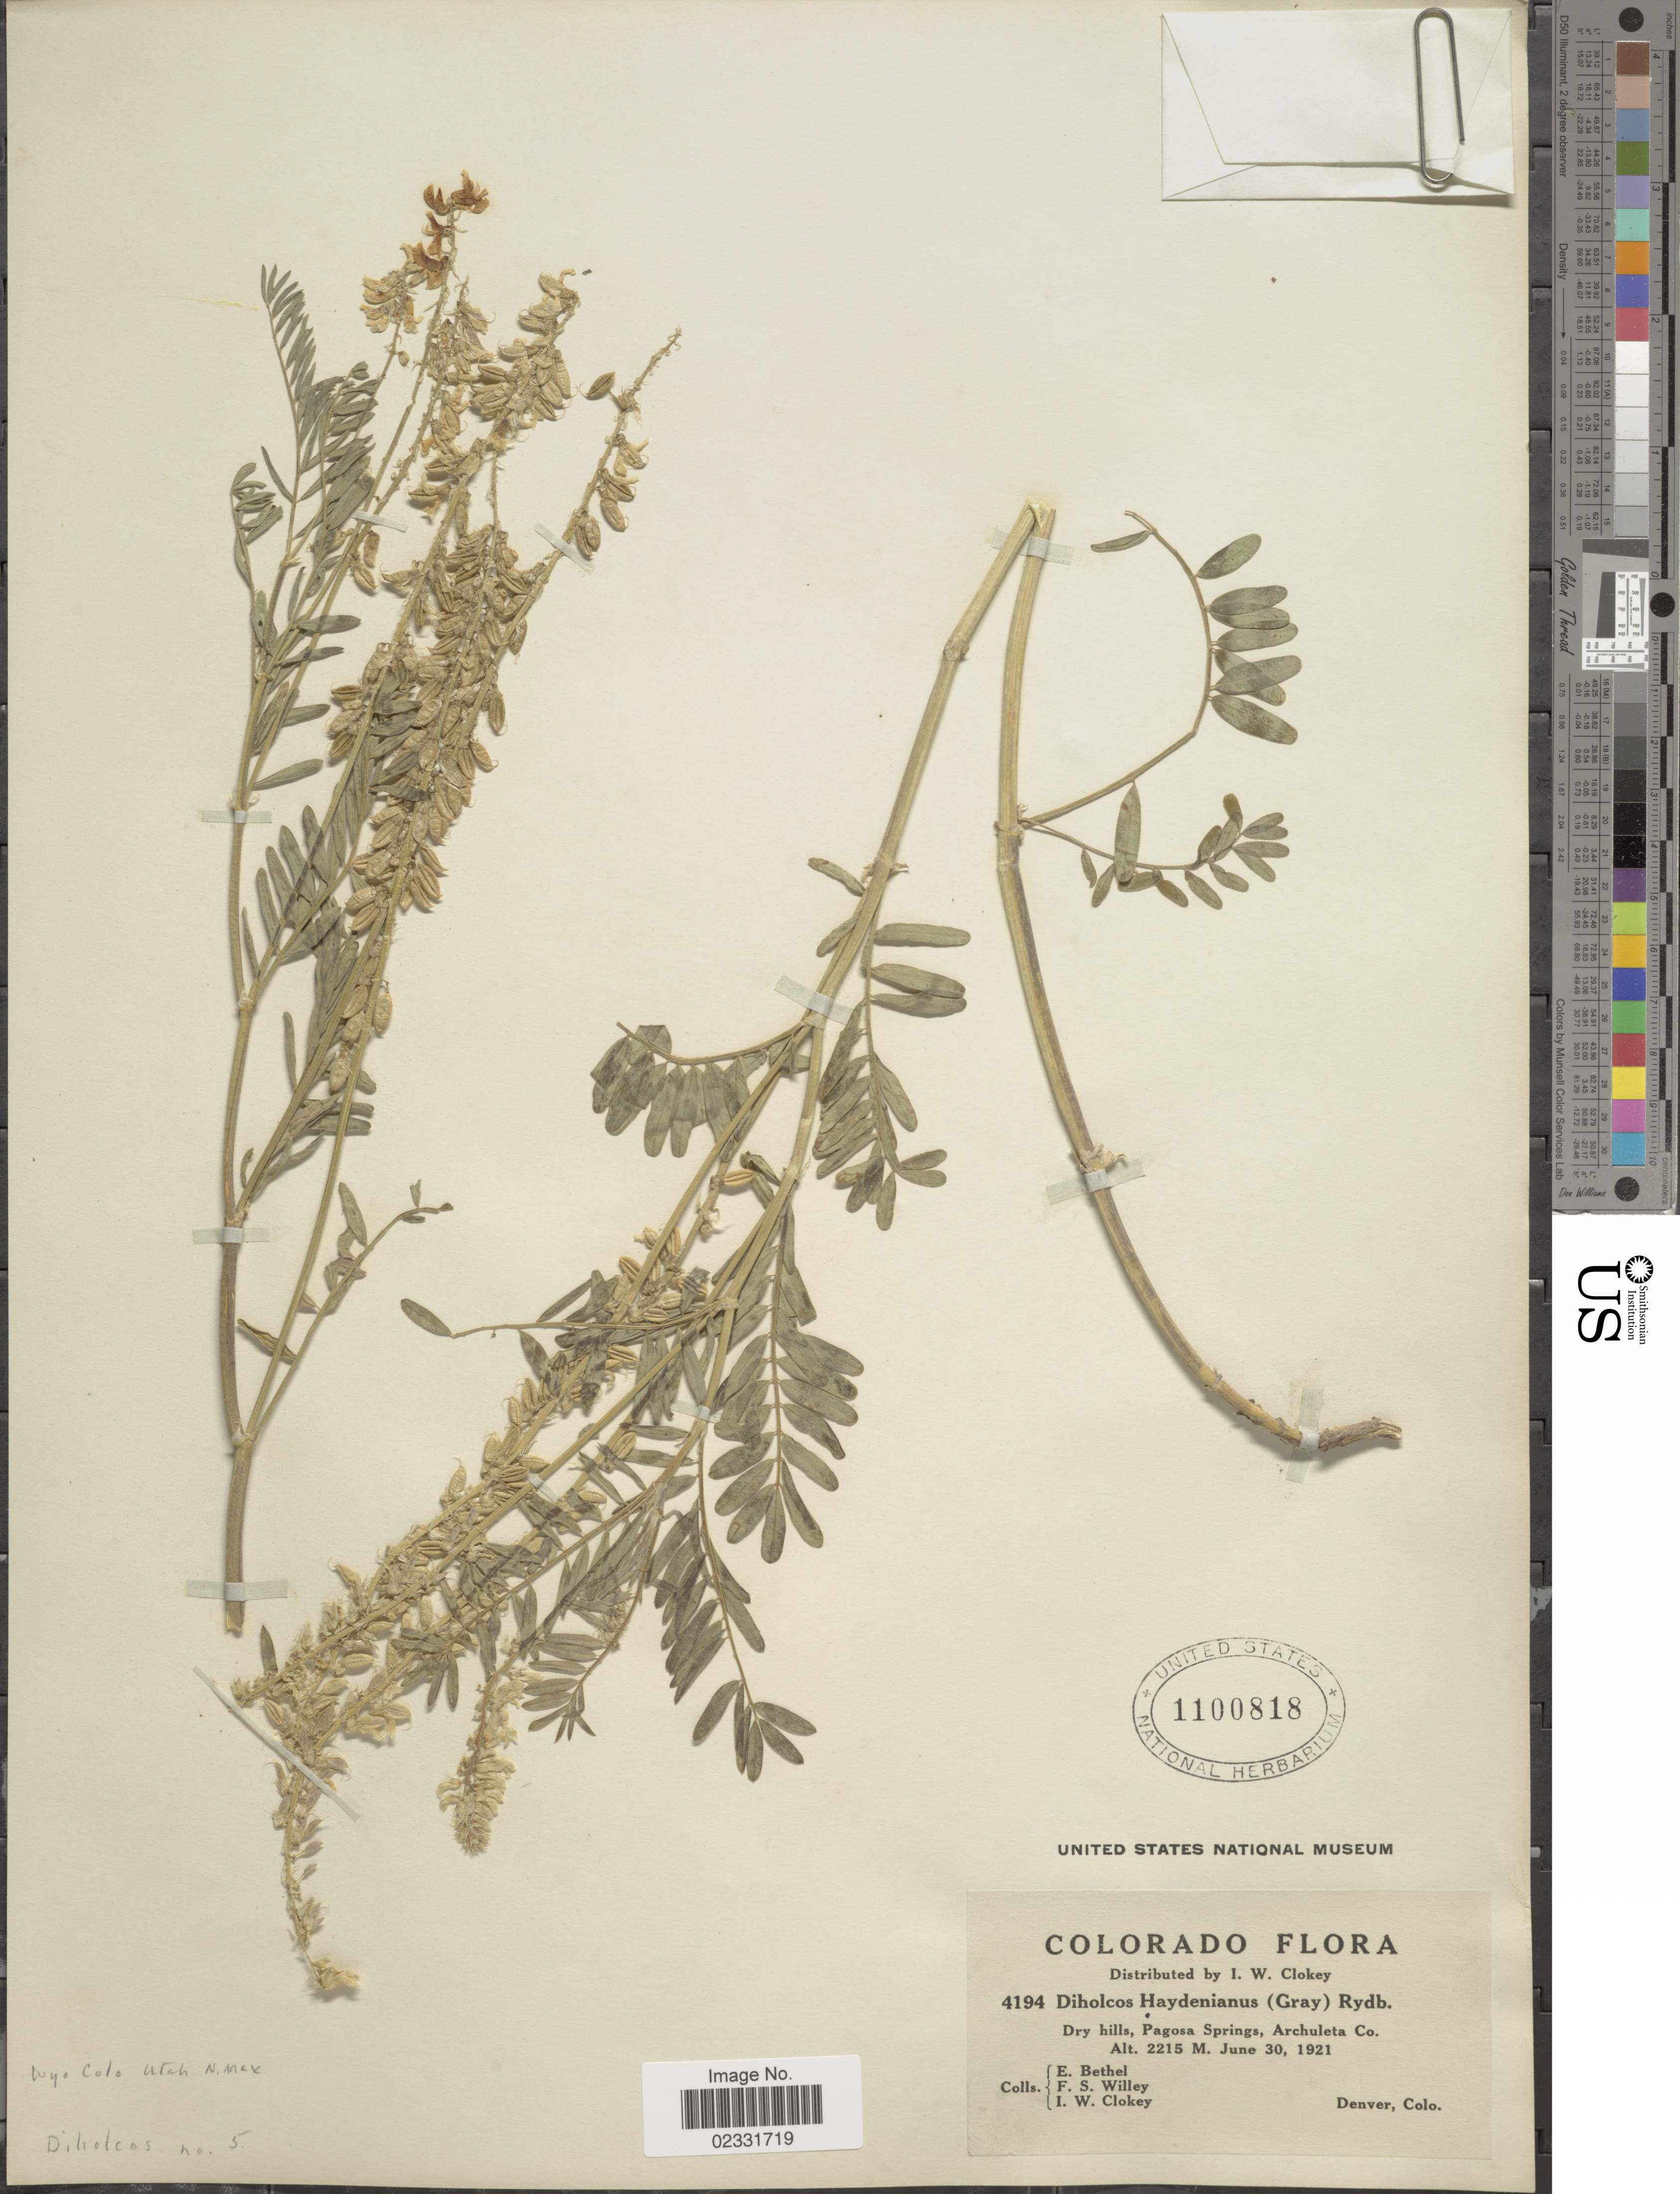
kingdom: Plantae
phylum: Tracheophyta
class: Magnoliopsida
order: Fabales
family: Fabaceae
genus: Astragalus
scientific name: Astragalus haydenianus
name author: A. Gray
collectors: E. Bethel, F. Willey & I. W. Clokey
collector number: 4194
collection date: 1921-06-30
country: United States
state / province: Colorado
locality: Dry hills, Pagosa Springs, Archuleta Co., Denver [unsure placement].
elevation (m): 2215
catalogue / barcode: US 1100818